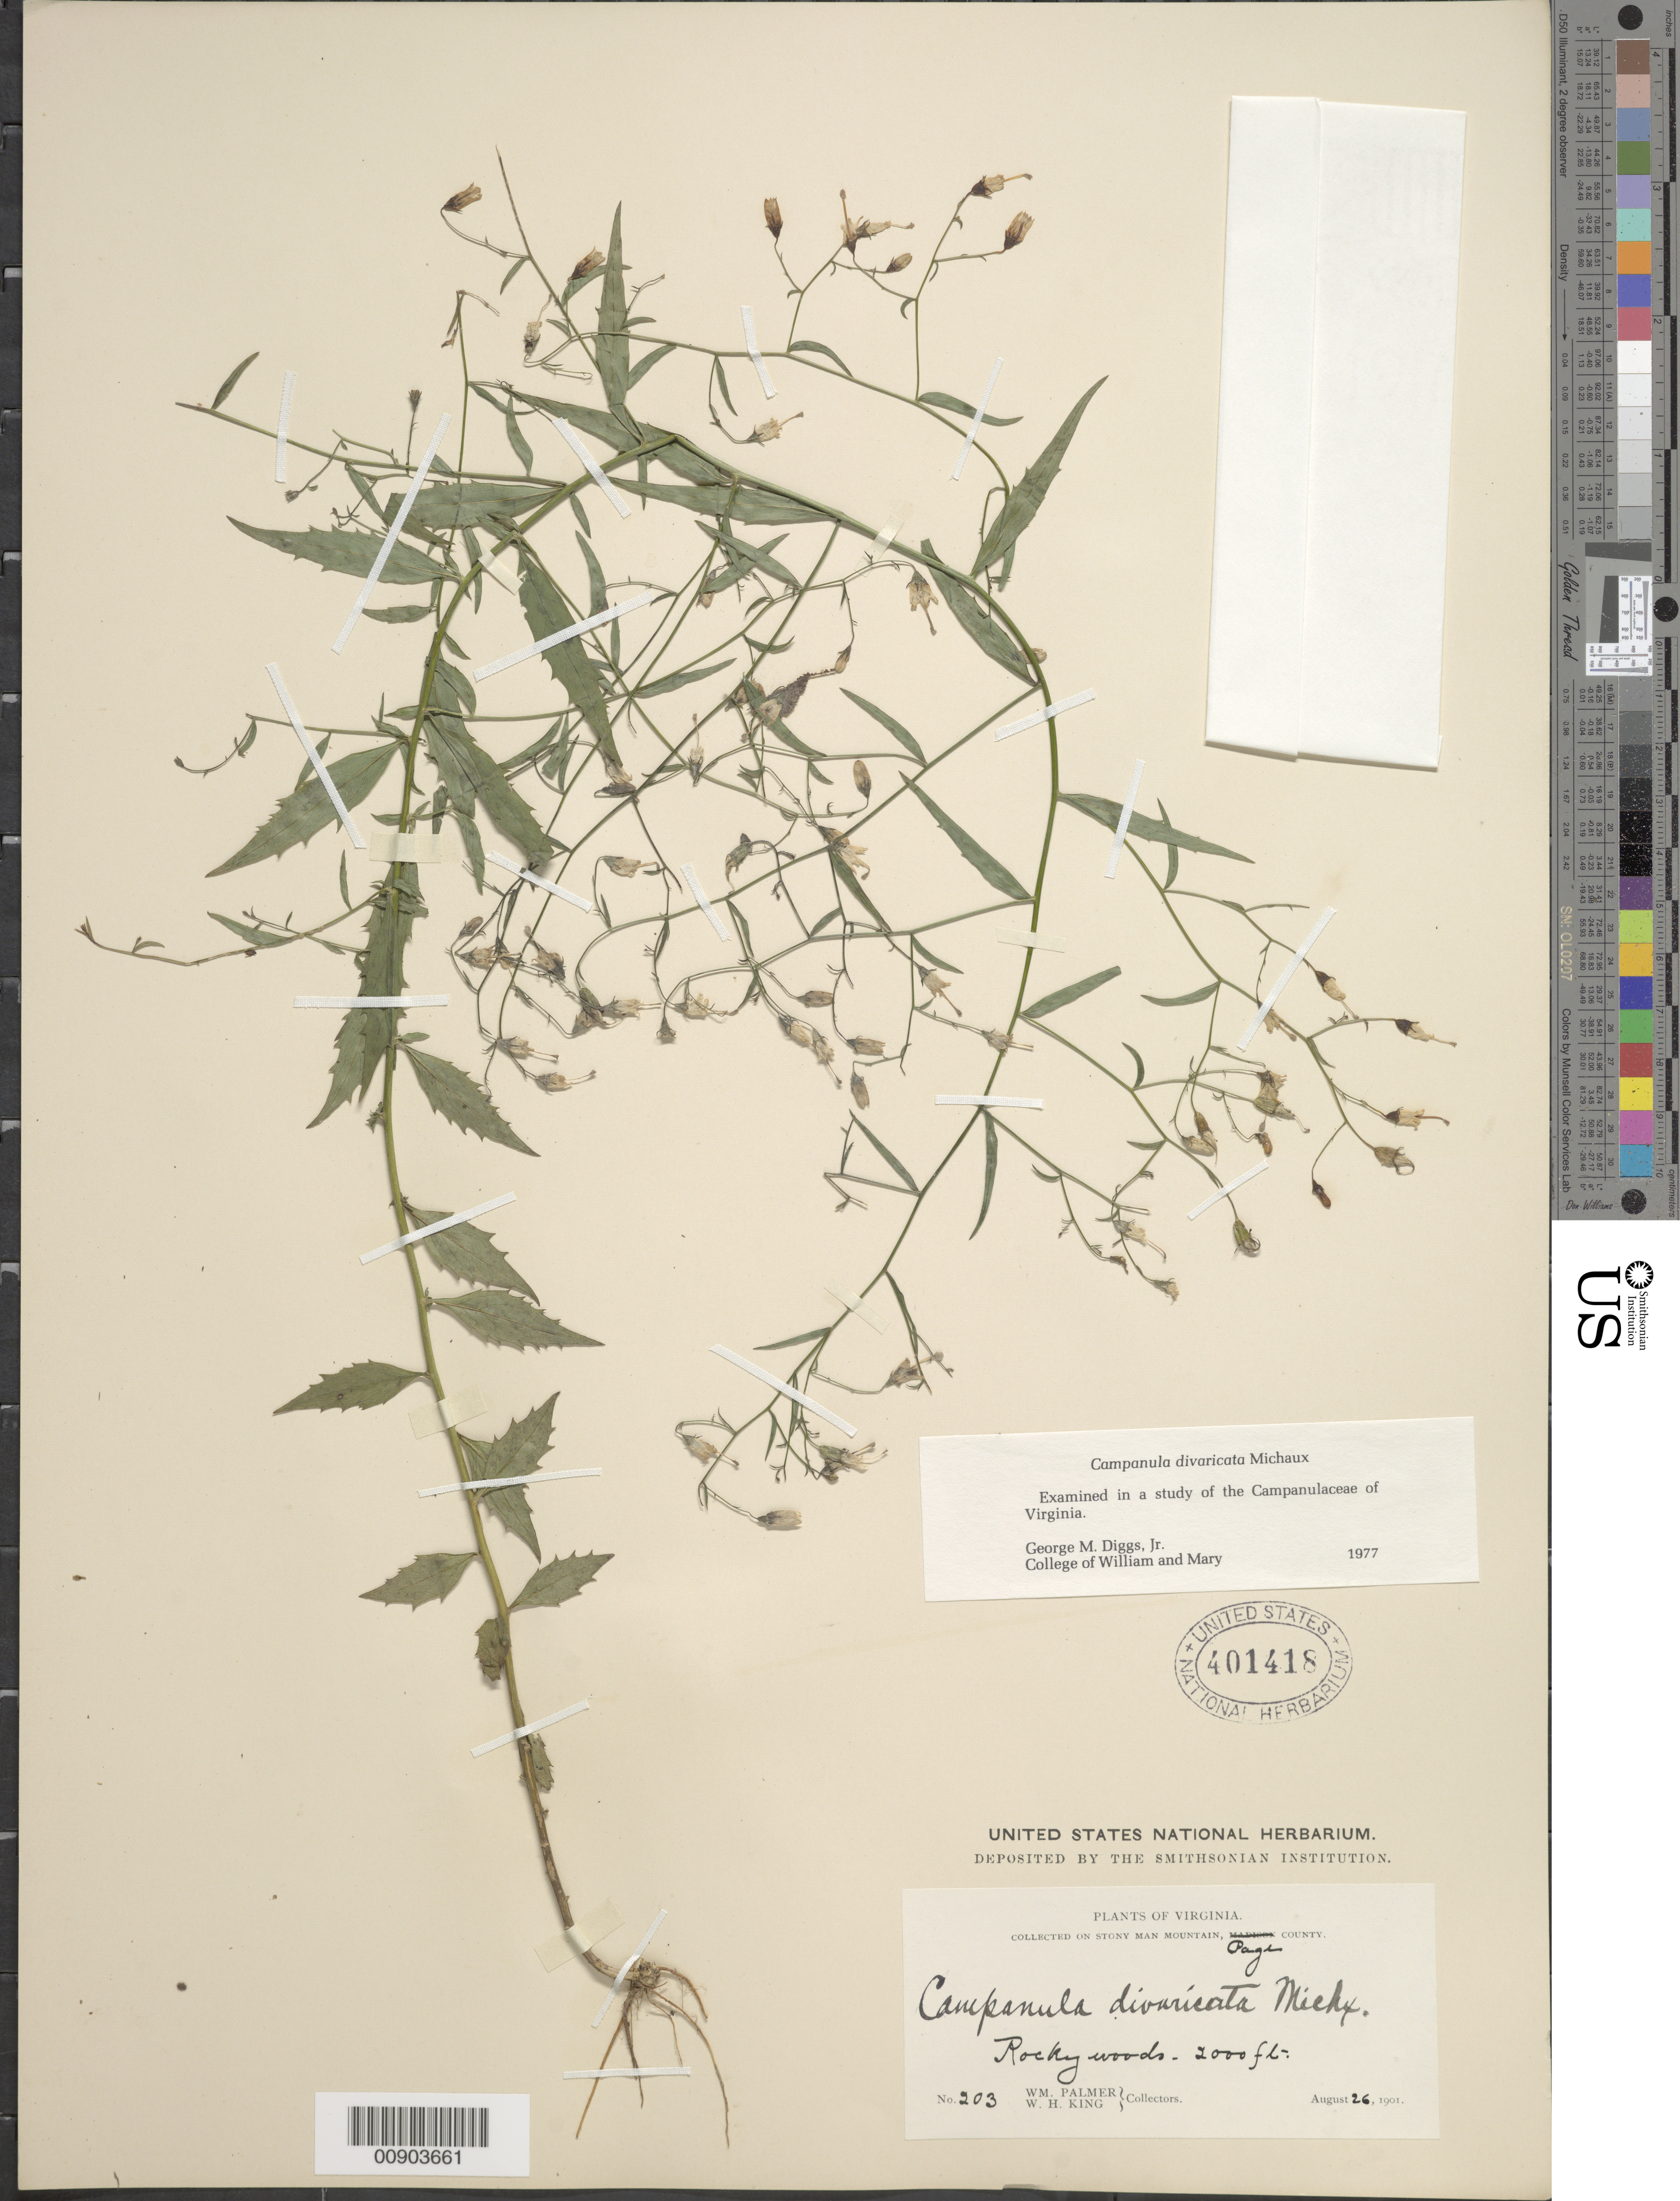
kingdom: Plantae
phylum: Tracheophyta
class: Magnoliopsida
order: Asterales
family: Campanulaceae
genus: Campanula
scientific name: Campanula divaricata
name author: Michx.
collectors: W. L. Palmer & W. H. King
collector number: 203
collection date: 1901-08-26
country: United States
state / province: Virginia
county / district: Page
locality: Stony Man Mountain.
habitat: Rocky woods.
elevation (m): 762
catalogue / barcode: US 401418